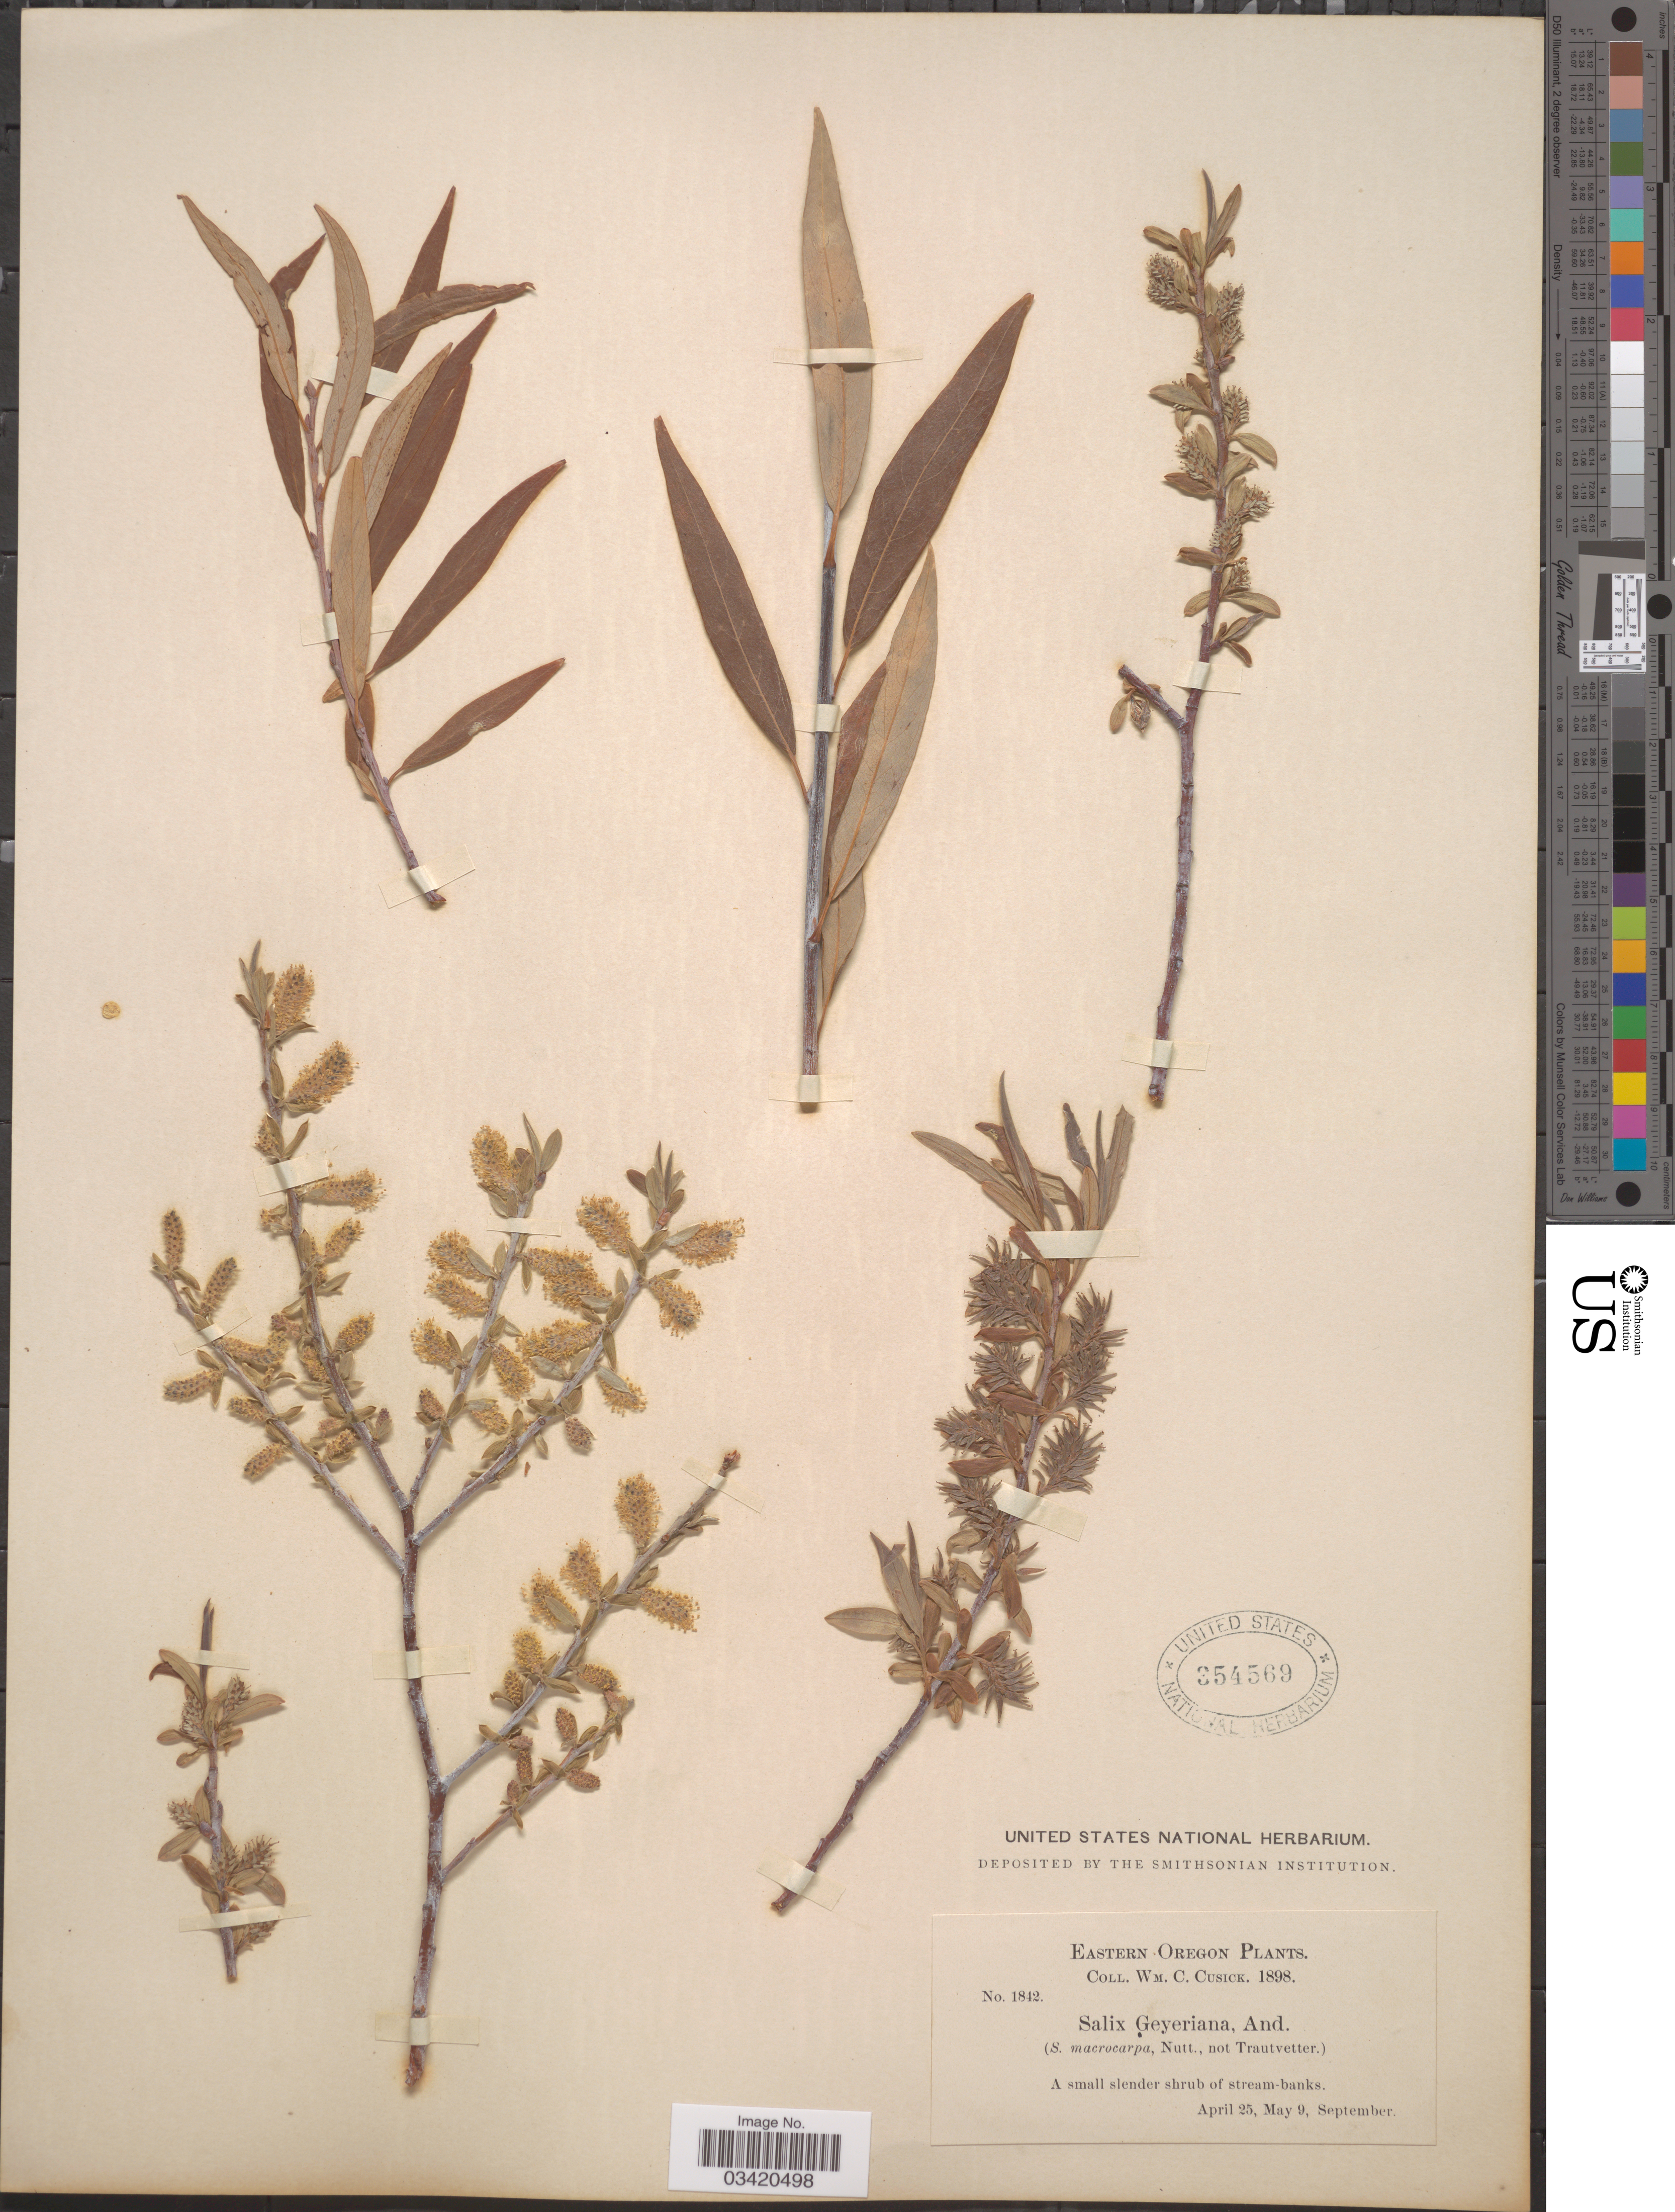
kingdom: Plantae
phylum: Tracheophyta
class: Magnoliopsida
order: Malpighiales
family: Salicaceae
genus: Salix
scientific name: Salix geyeriana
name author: Andersson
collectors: W. C. Cusick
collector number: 1842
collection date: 1898-04-25/1898-09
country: United States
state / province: Oregon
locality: Eastern Oregon.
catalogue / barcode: US 354569